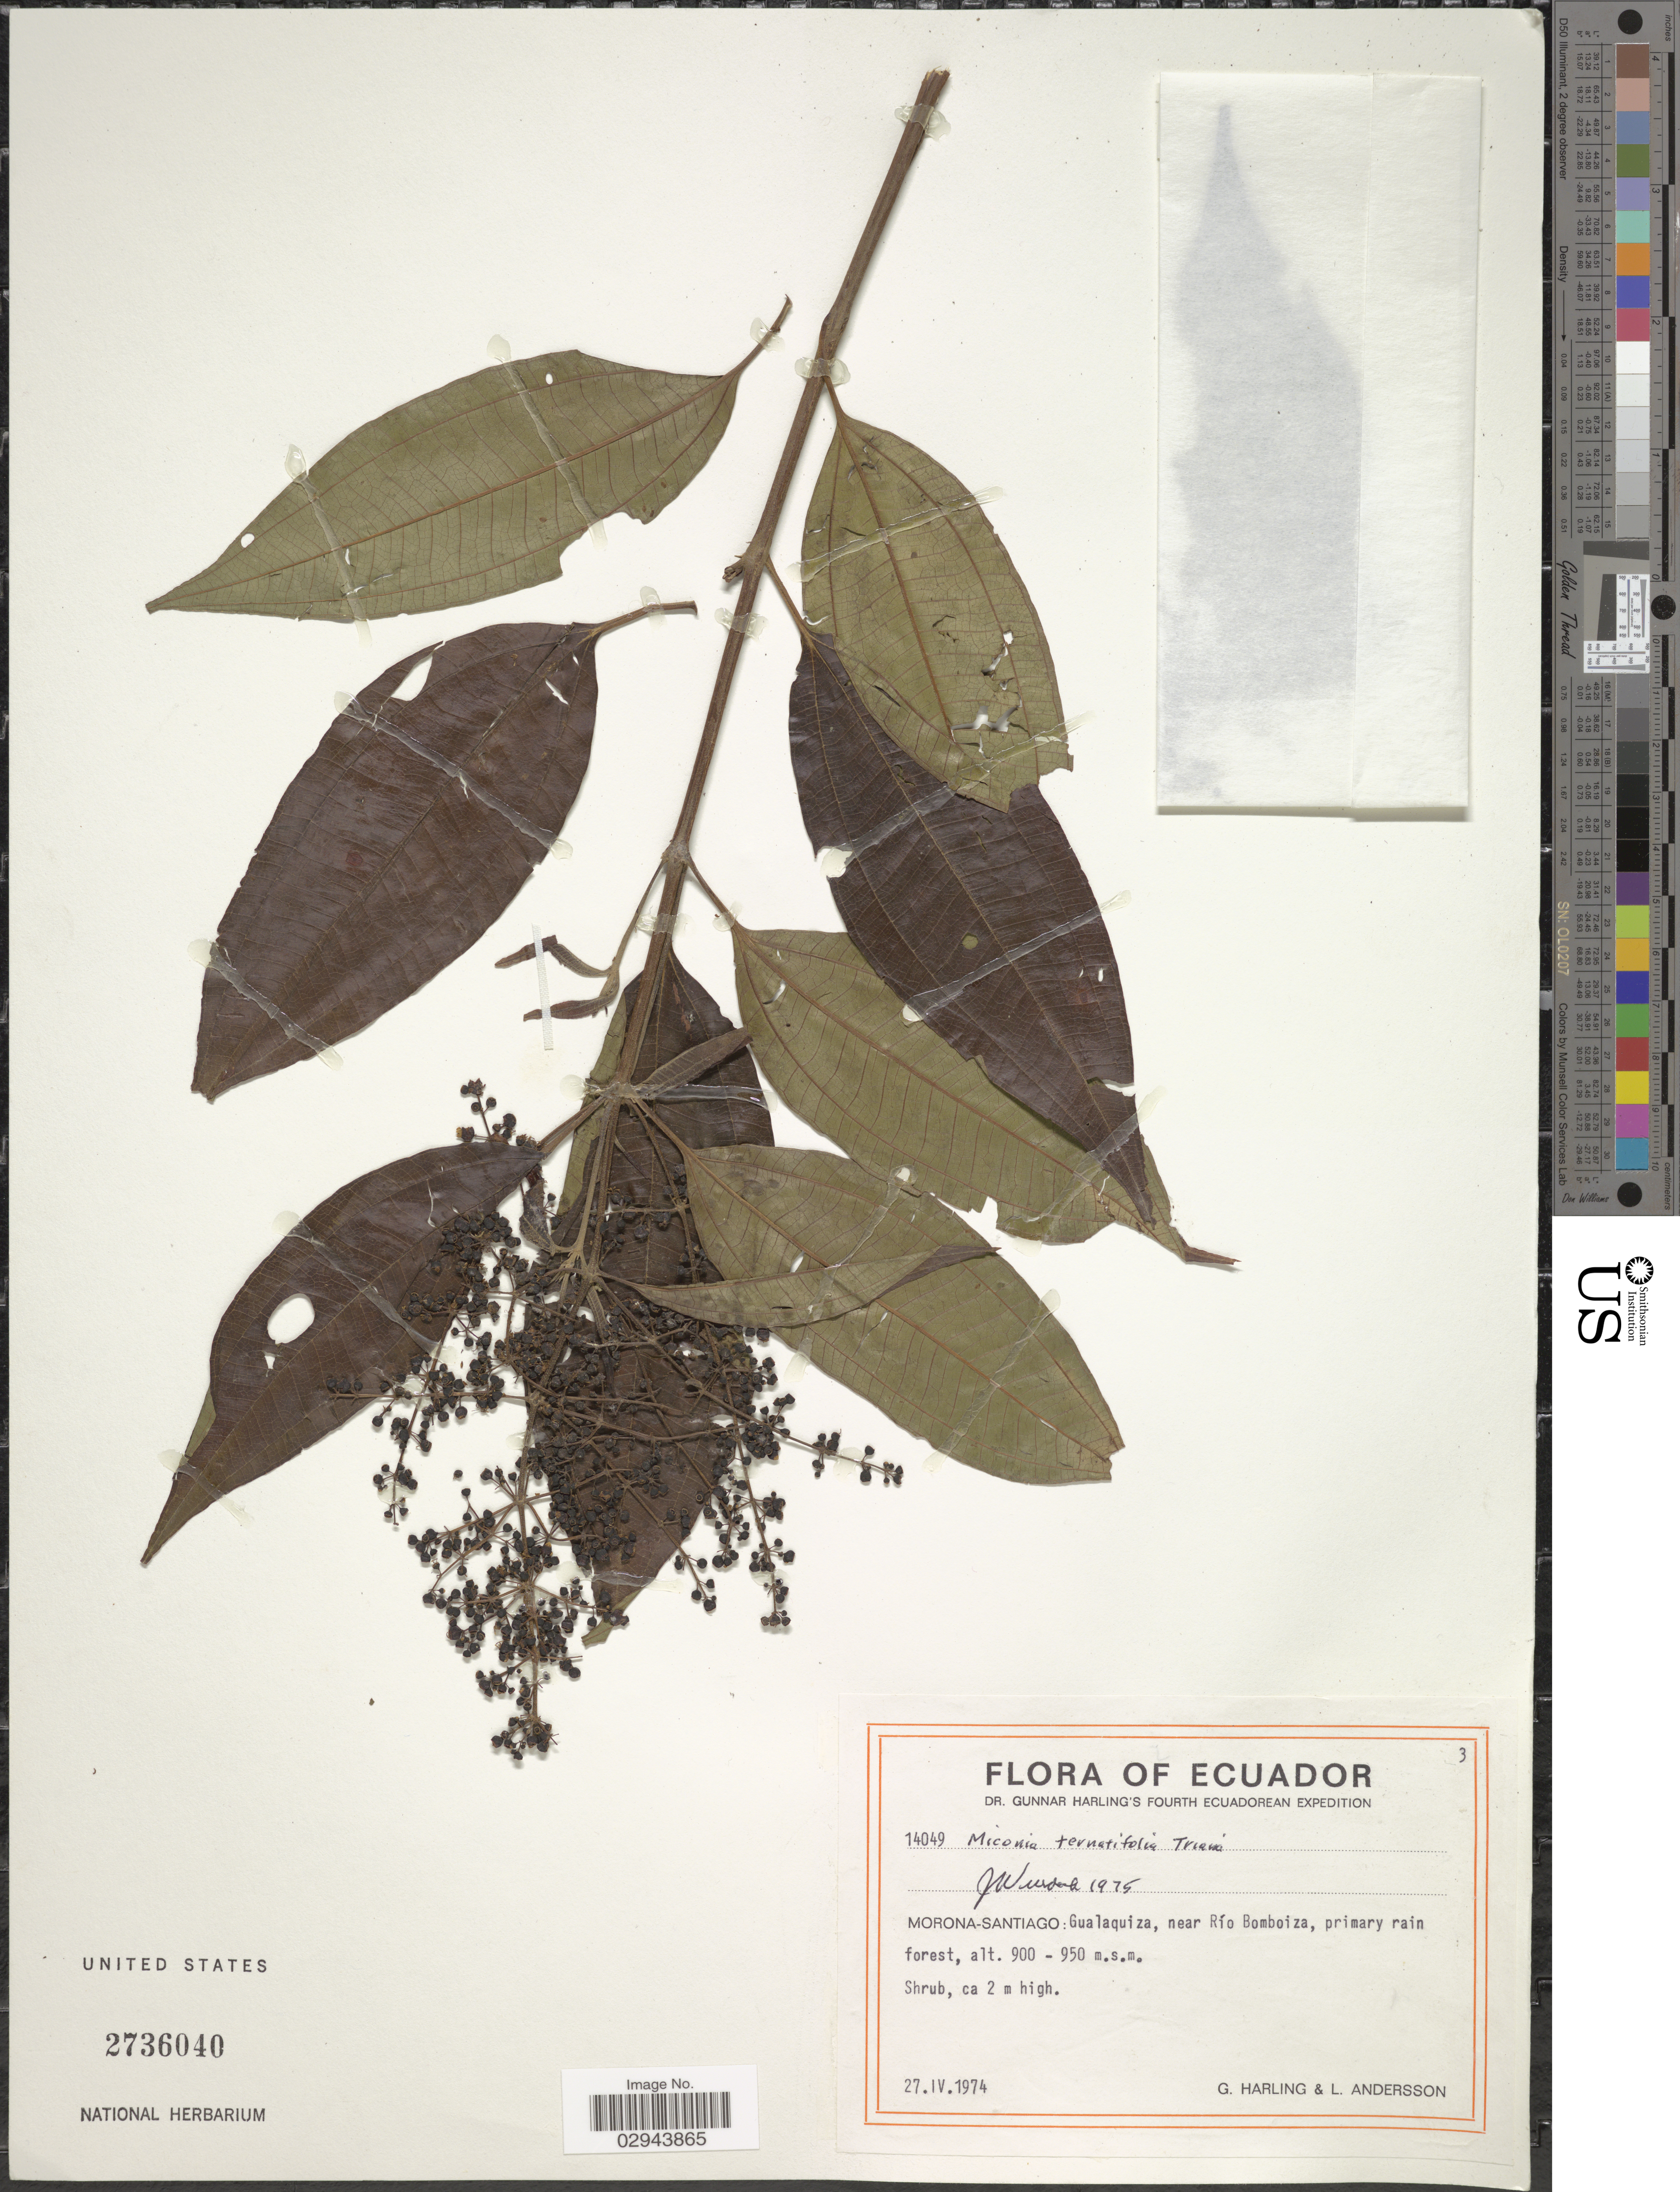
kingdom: Plantae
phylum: Tracheophyta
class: Magnoliopsida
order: Myrtales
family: Melastomataceae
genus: Miconia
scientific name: Miconia ternatifolia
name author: Triana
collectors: G. Harling & L. Andersson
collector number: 14049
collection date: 1974-04-27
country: Ecuador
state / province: Morona-Santiago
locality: Gualaquiza, near Río Bomboiza.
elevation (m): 900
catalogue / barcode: US 2736040